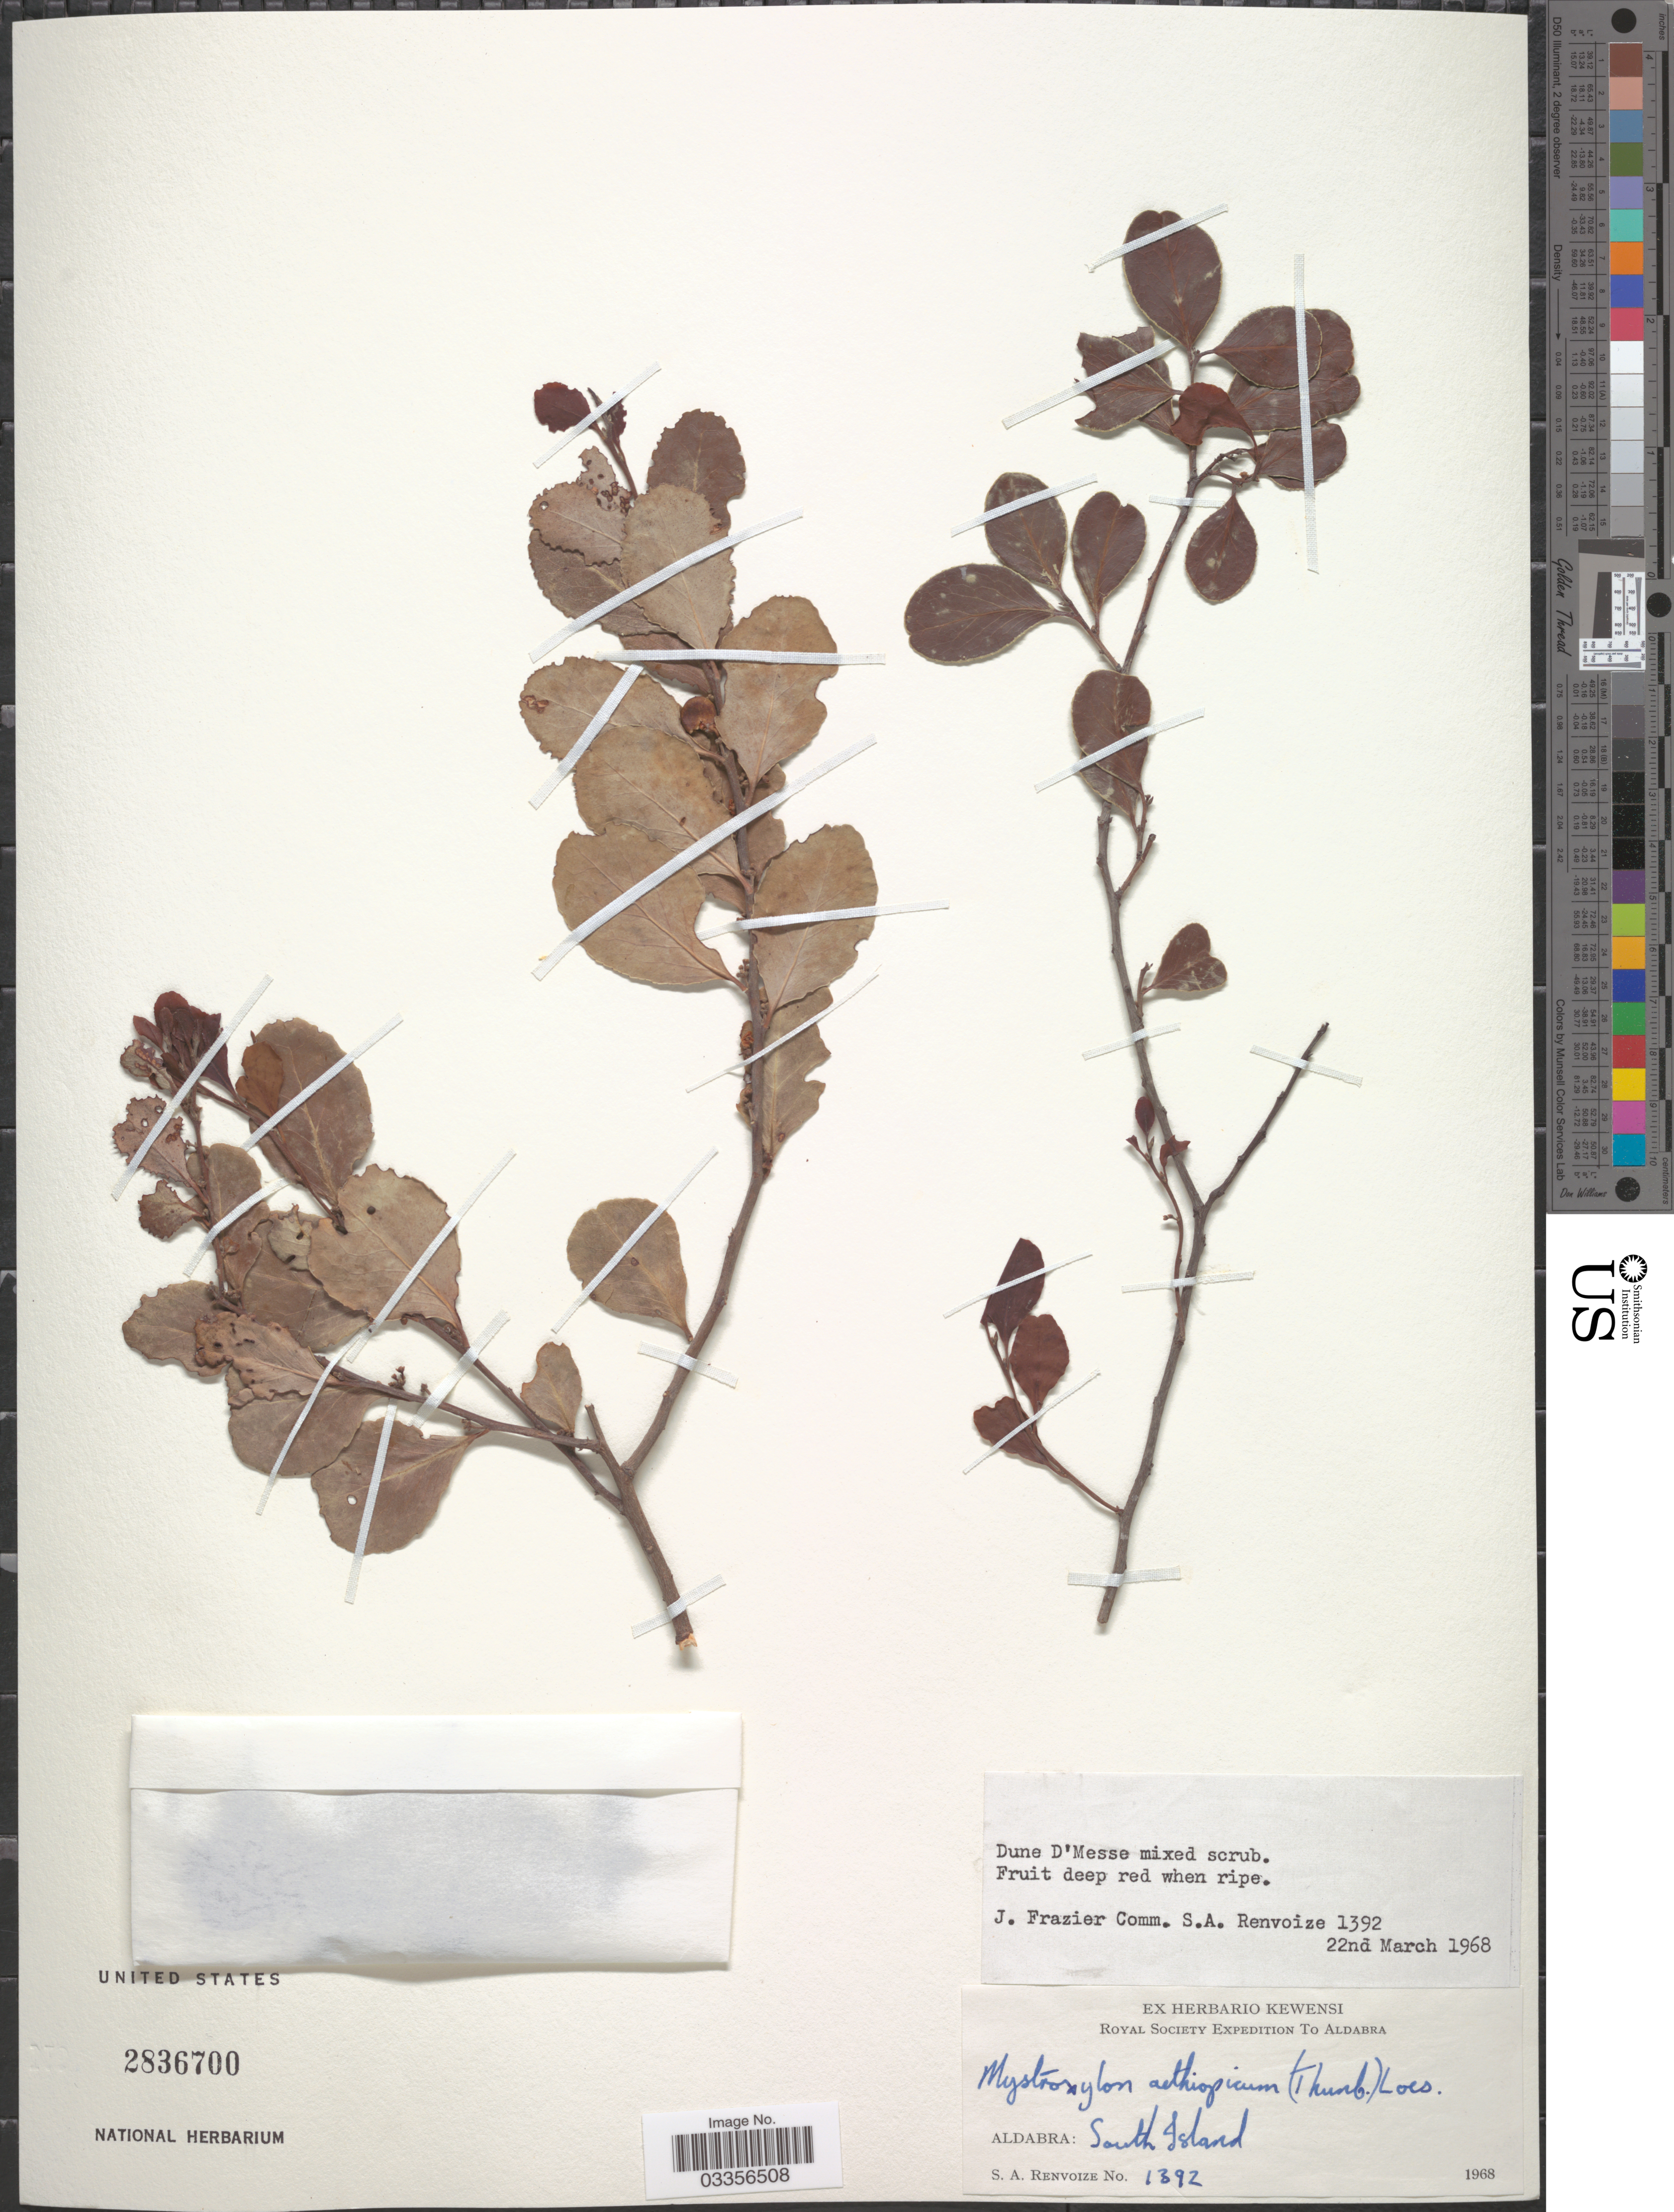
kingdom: Plantae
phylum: Tracheophyta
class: Magnoliopsida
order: Celastrales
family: Celastraceae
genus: Mystroxylon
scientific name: Mystroxylon aethiopicum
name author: (Thunb.) Loes.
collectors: S. A. Renvoize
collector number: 1392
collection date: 1968-03-22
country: Seychelles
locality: Dune D'Messe mixed scrub, Aldabra: South Island.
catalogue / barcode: US 2836700